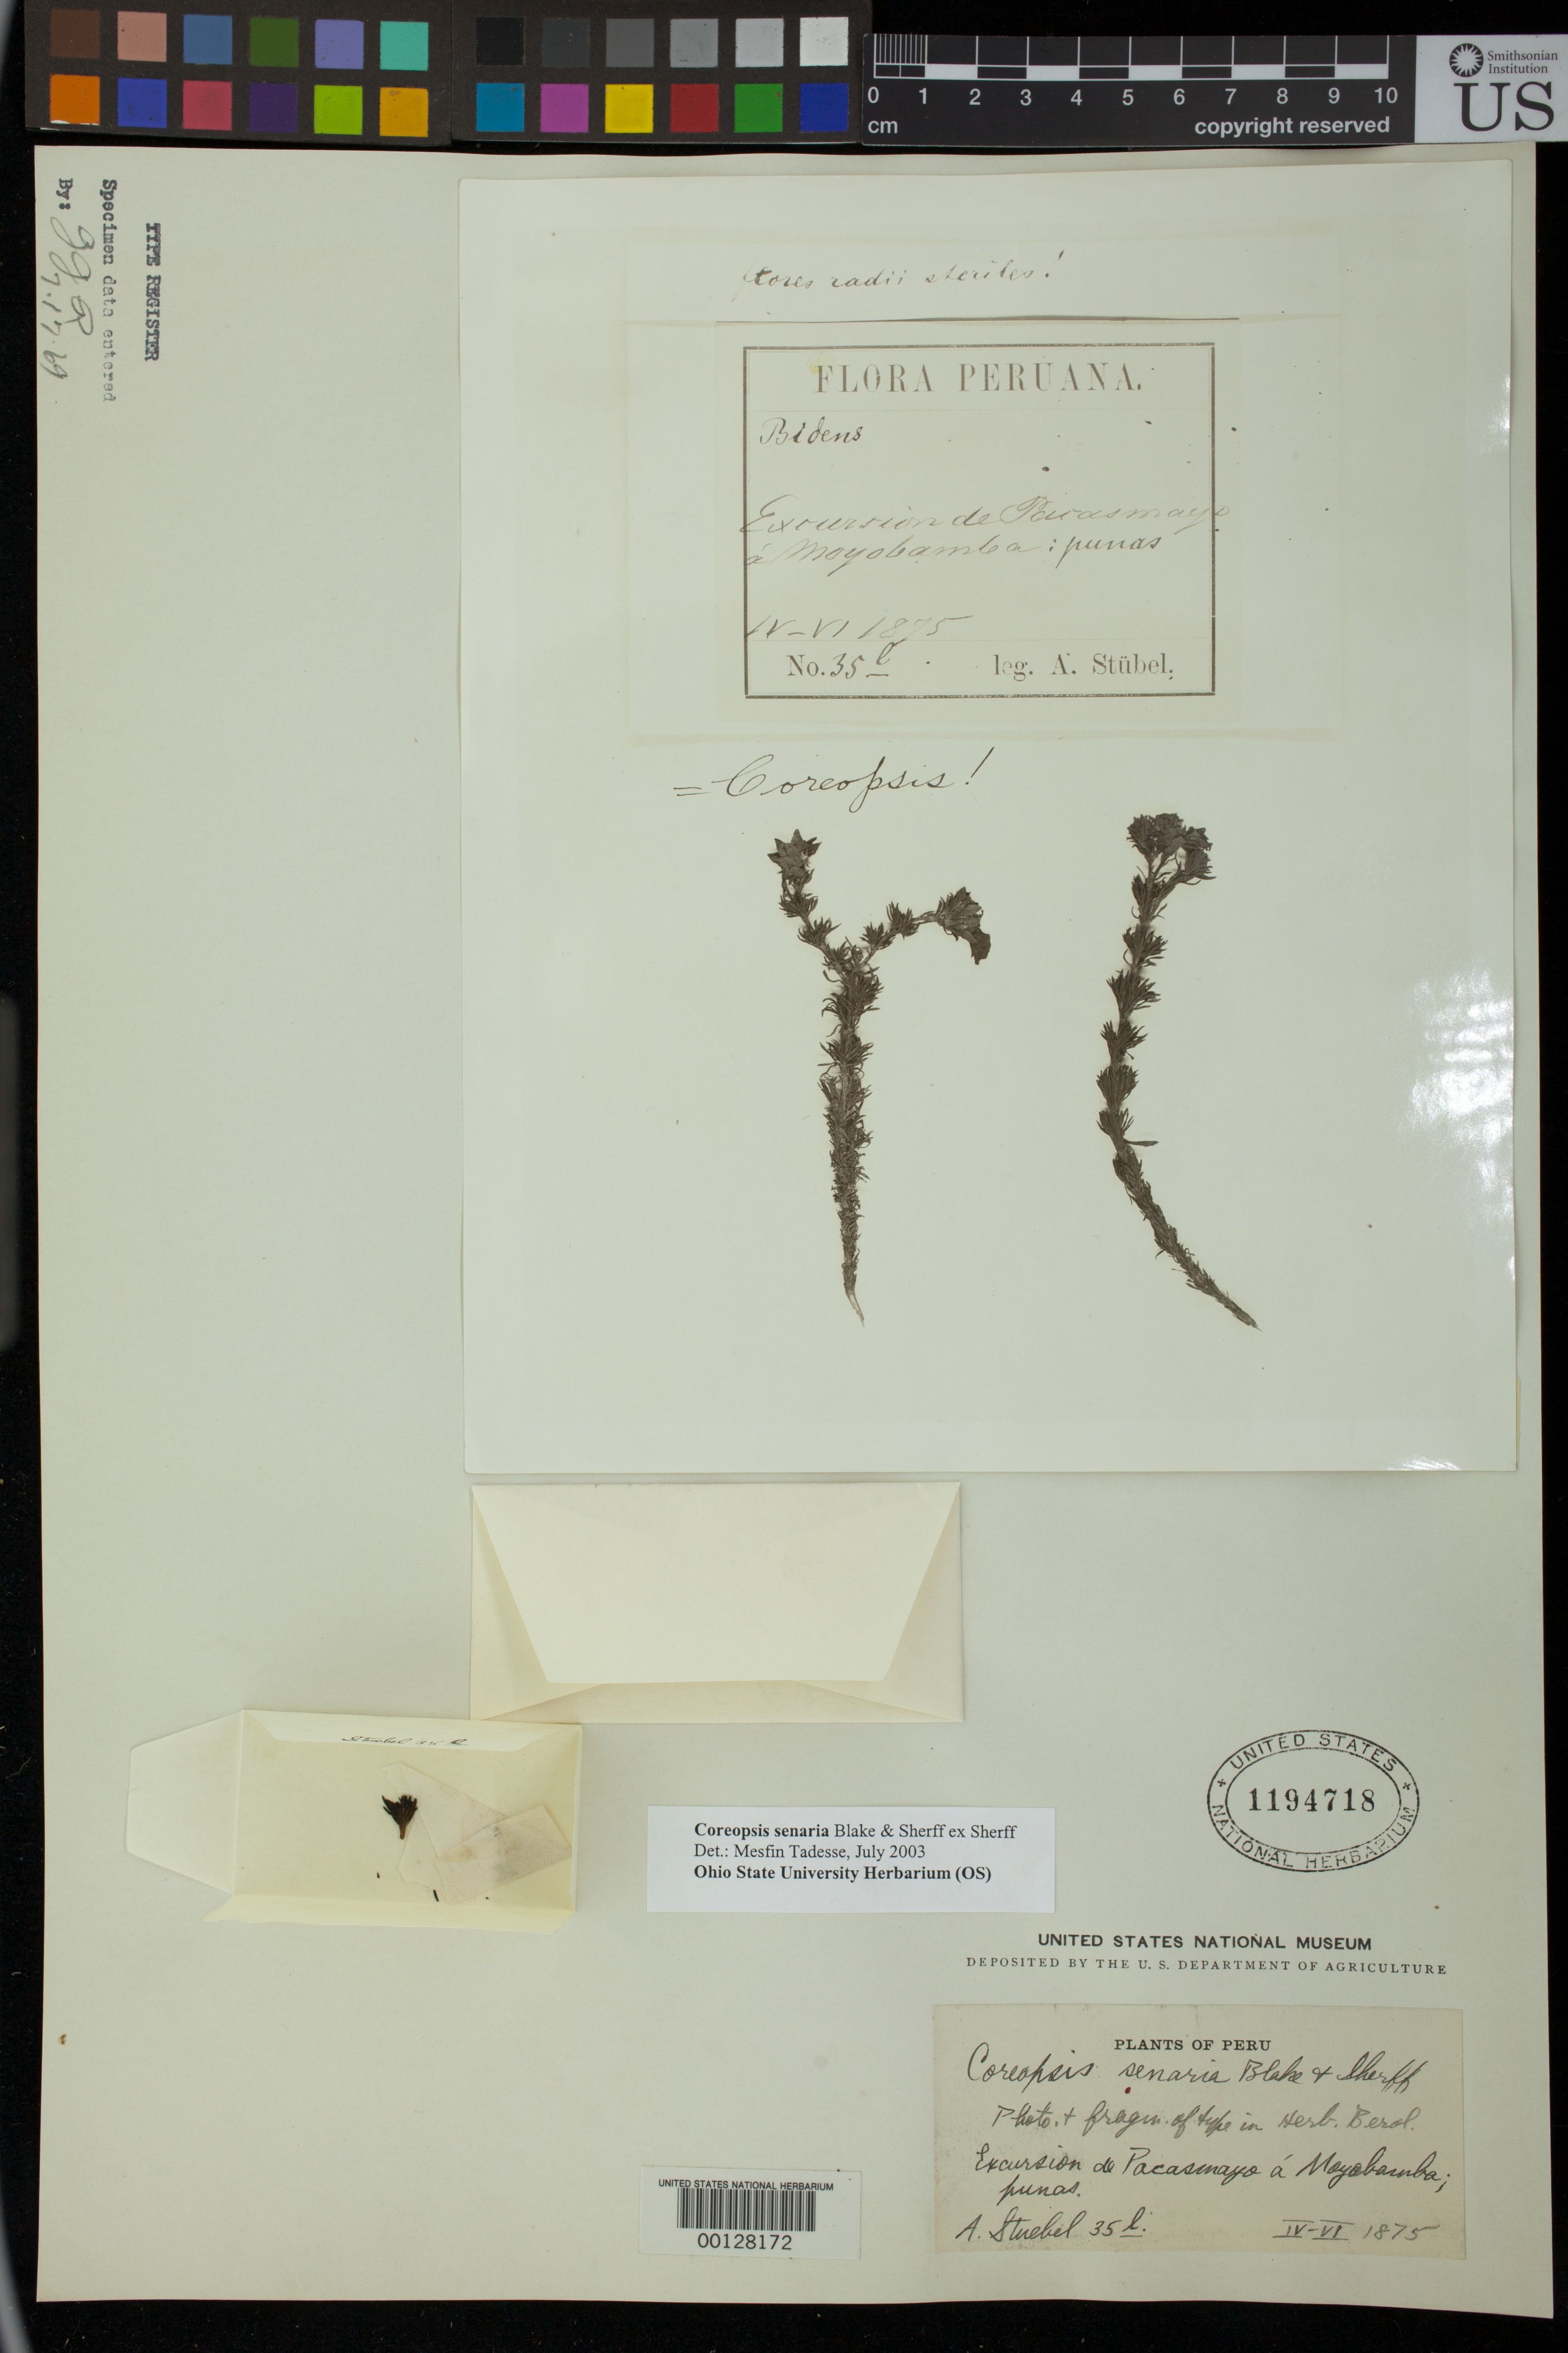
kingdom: Plantae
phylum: Tracheophyta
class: Magnoliopsida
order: Asterales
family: Asteraceae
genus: Coreopsis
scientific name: Coreopsis senaria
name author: S.F. Blake & Sherff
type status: Type Collection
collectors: A. Stuebel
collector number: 35 p.p.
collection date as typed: Apr 1875 to -- Jun 1875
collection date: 1875-04/1875-06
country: Peru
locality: Excursion de Pacasmayo á Moyobamba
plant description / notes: Photograph and fragmentary material of type specimen ex herb. Berlin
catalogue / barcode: US 1194718